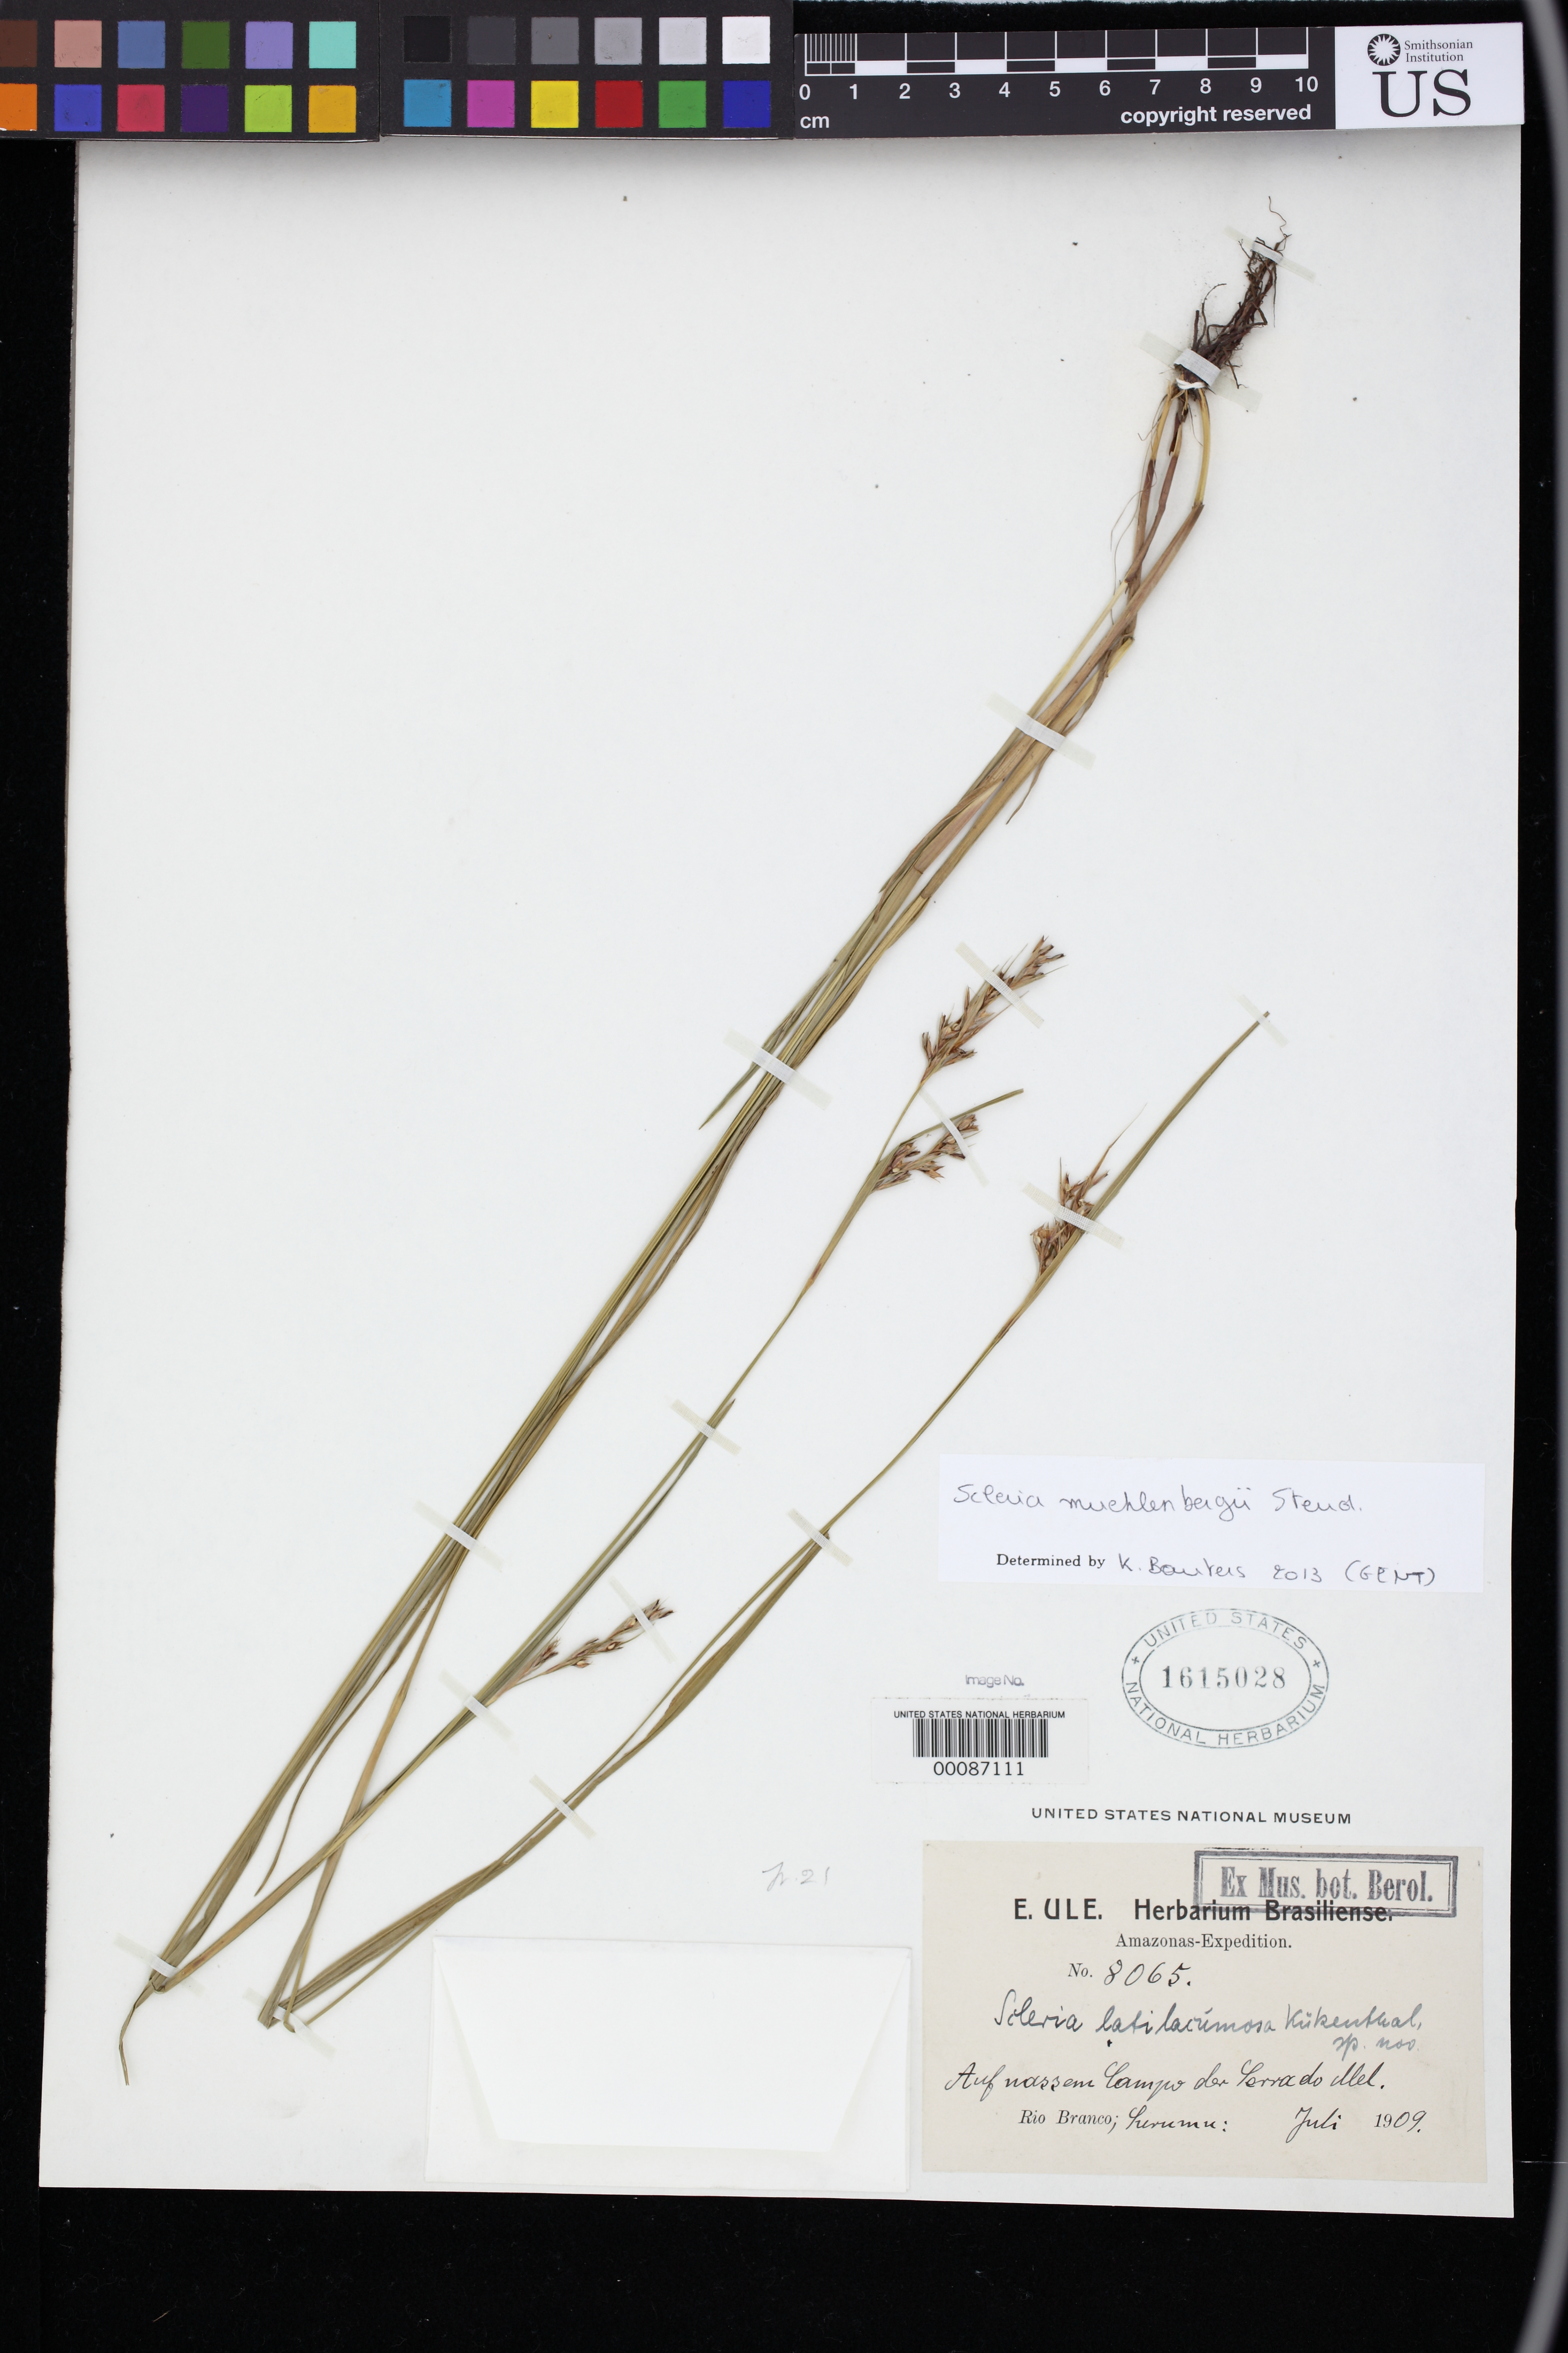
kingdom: Plantae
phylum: Tracheophyta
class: Liliopsida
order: Poales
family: Cyperaceae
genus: Scleria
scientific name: Scleria latilacunosa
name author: Kük.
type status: Isotype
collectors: E. H. Ule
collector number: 8065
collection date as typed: Jul 1909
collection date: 1909-07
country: Brazil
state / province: Amazonas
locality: Serra do Mel, Rio Branco, Surumu.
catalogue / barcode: US 1615028